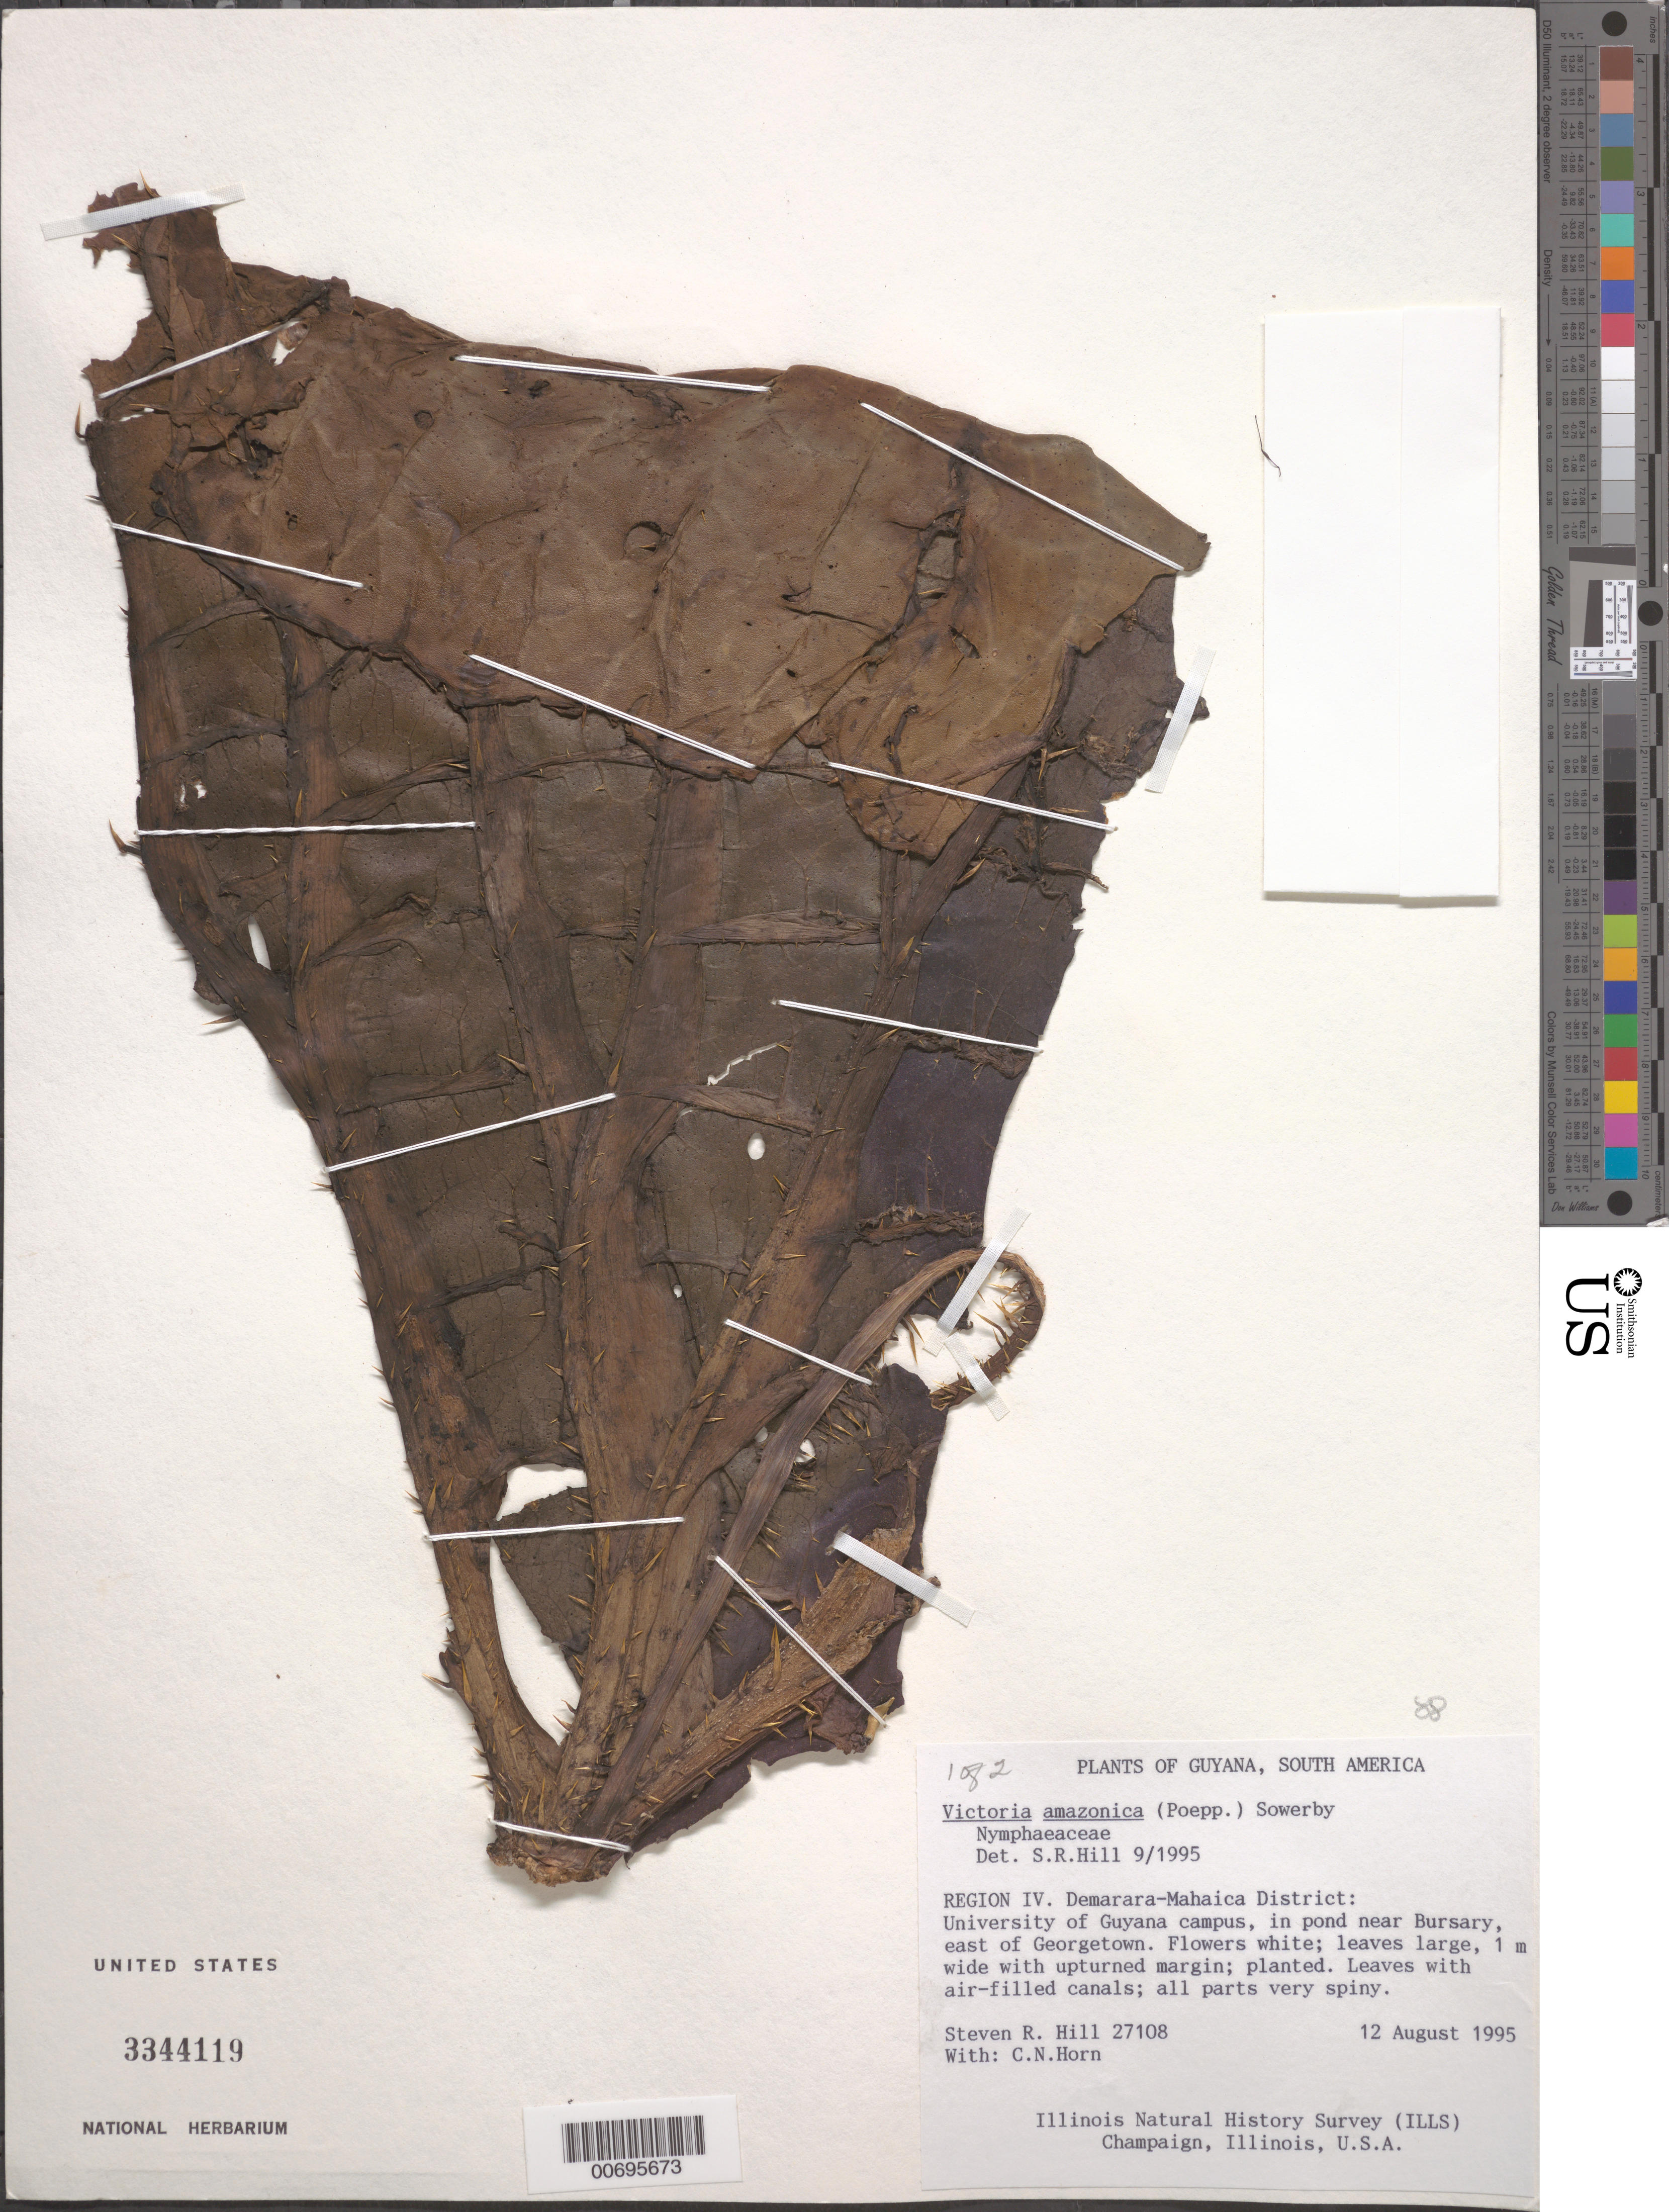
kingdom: Plantae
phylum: Tracheophyta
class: Magnoliopsida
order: Nymphaeales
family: Nymphaeaceae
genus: Victoria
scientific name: Victoria amazonica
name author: (Poepp.) Klotzsch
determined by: Hill, Steven R.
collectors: S. R. Hill & C. N. Horn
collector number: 27108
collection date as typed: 12-Aug-95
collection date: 1995-08-12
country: Guyana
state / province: Demerara-Mahaica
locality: Georgetown, E of, on Univ. of Guyana campus, in pond near Bursary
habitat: Pond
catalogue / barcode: US 3344119